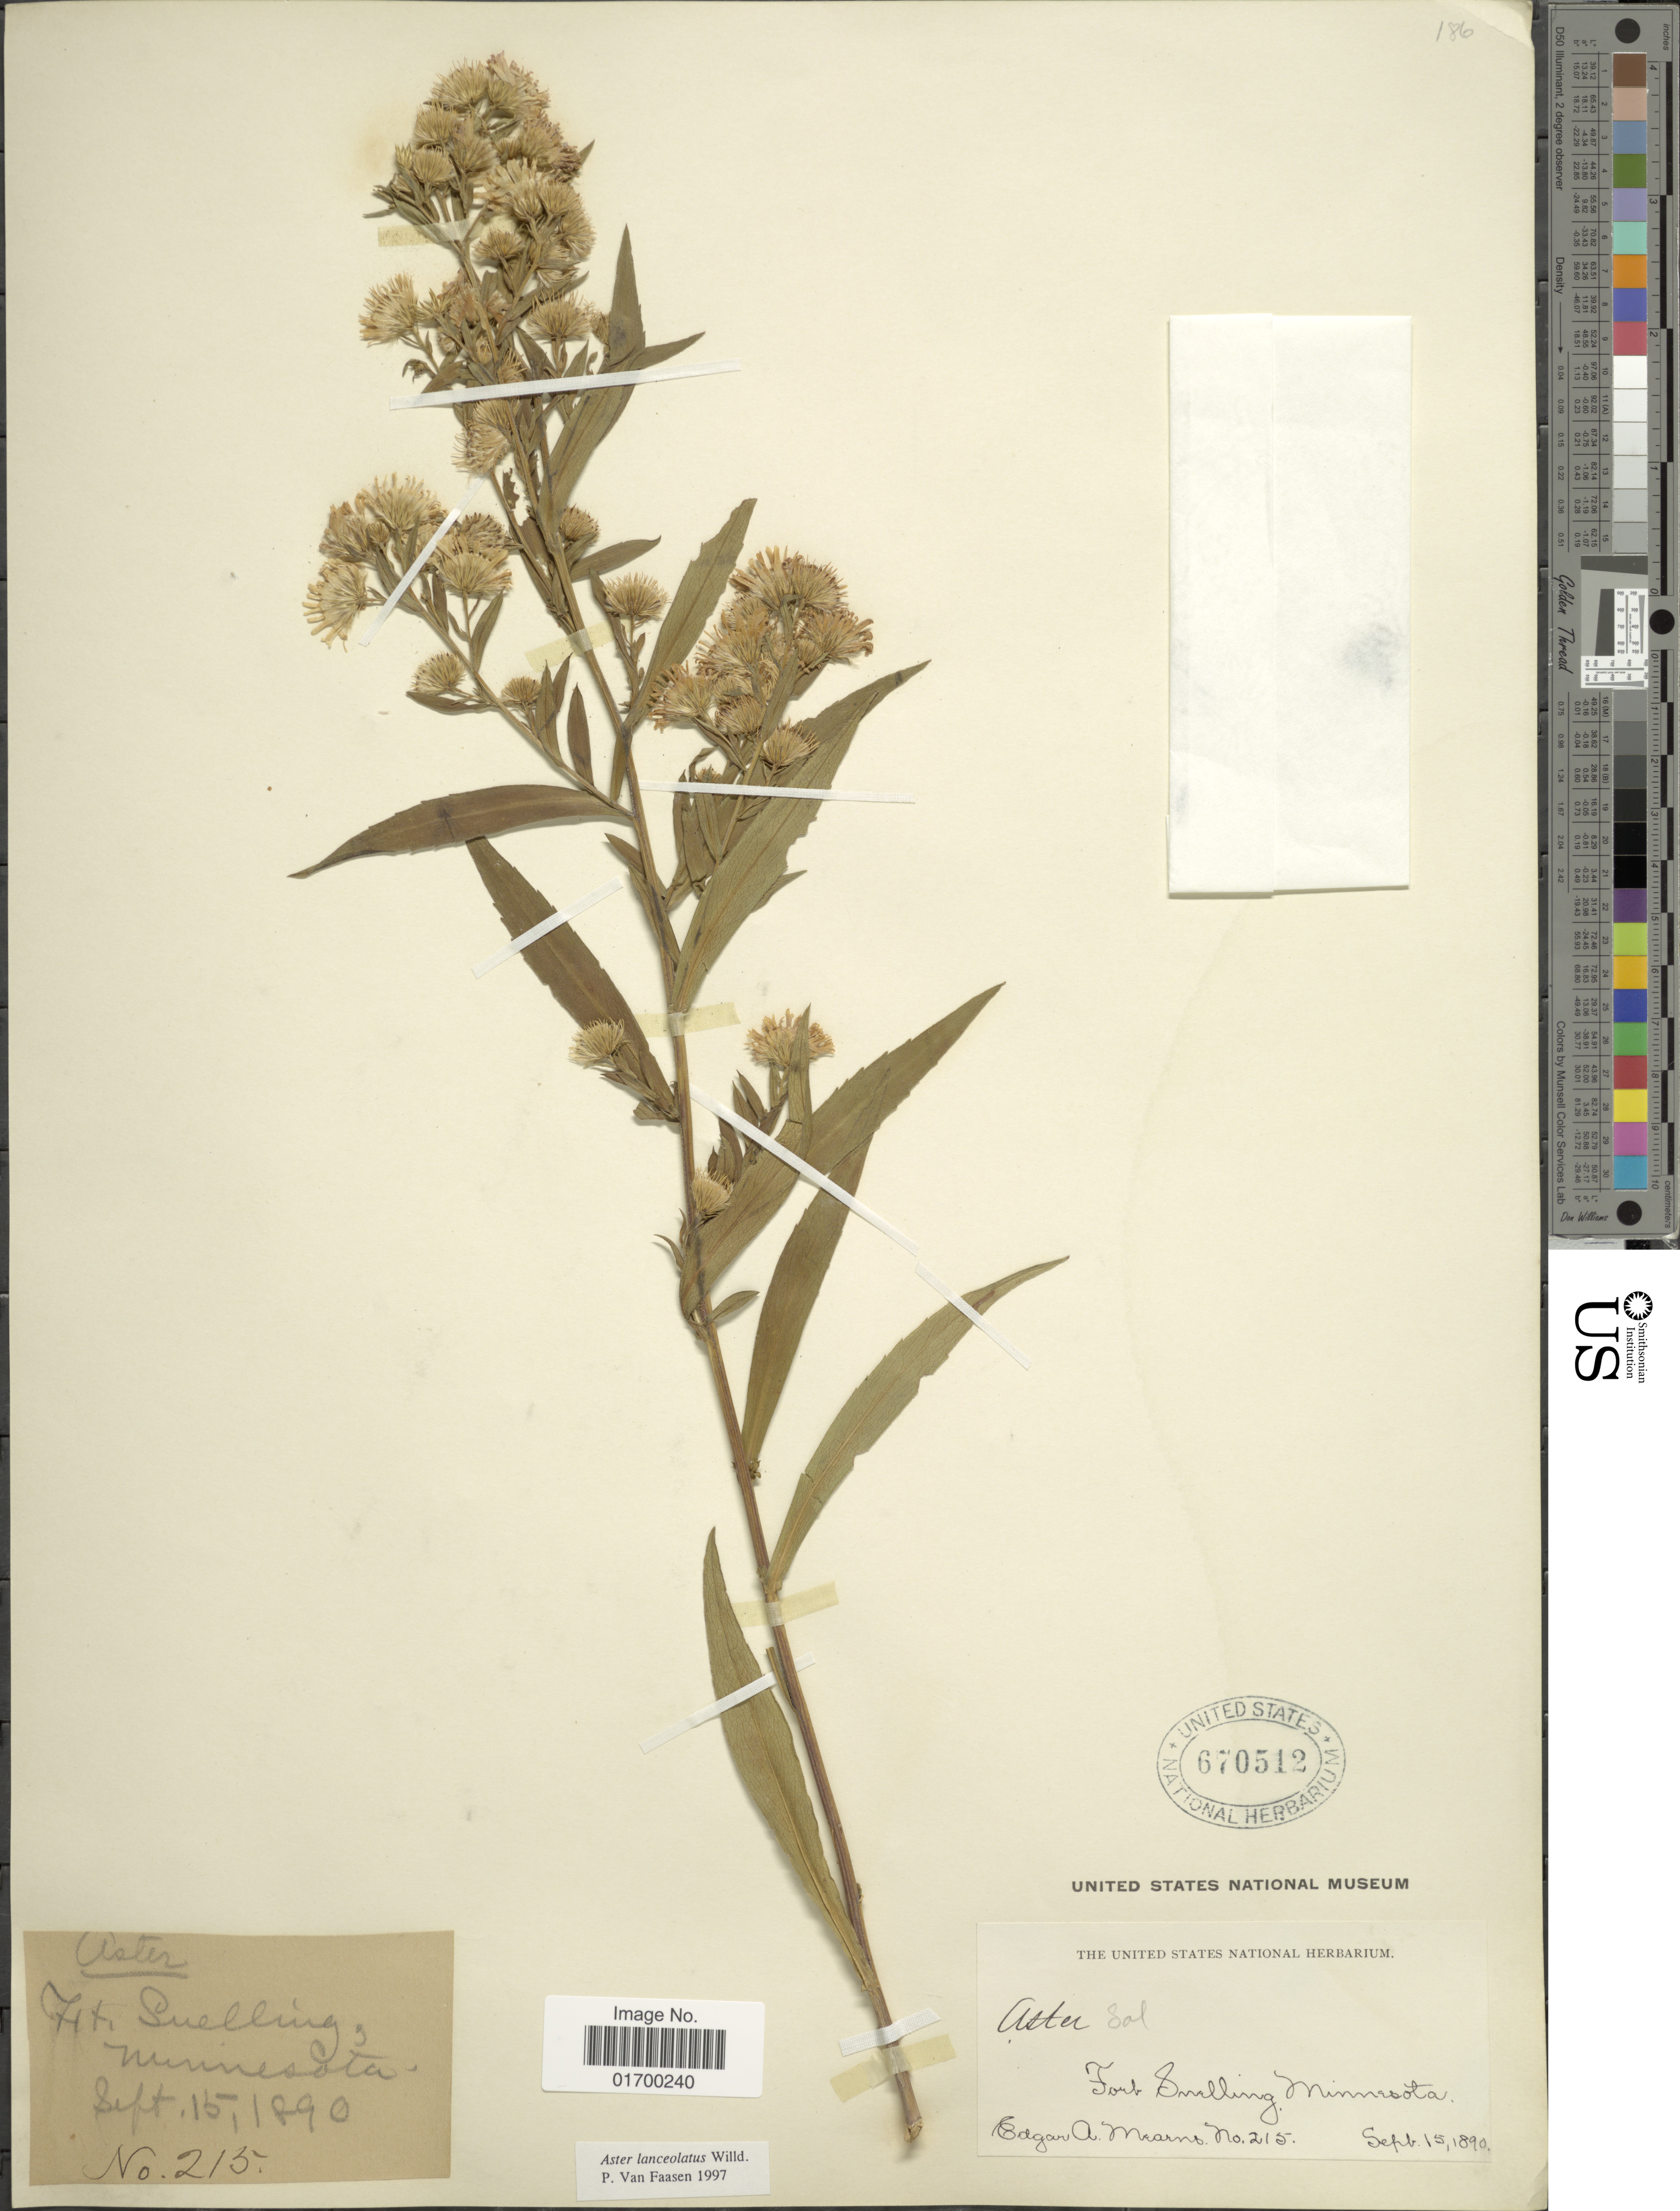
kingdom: Plantae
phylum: Tracheophyta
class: Magnoliopsida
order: Asterales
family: Asteraceae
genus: Symphyotrichum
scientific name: Symphyotrichum lanceolatum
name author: (Willd.) G.L. Nesom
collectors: E. A. Mearns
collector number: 215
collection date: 1890-09-15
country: United States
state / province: Minnesota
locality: Fort Snelling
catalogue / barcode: US 670512